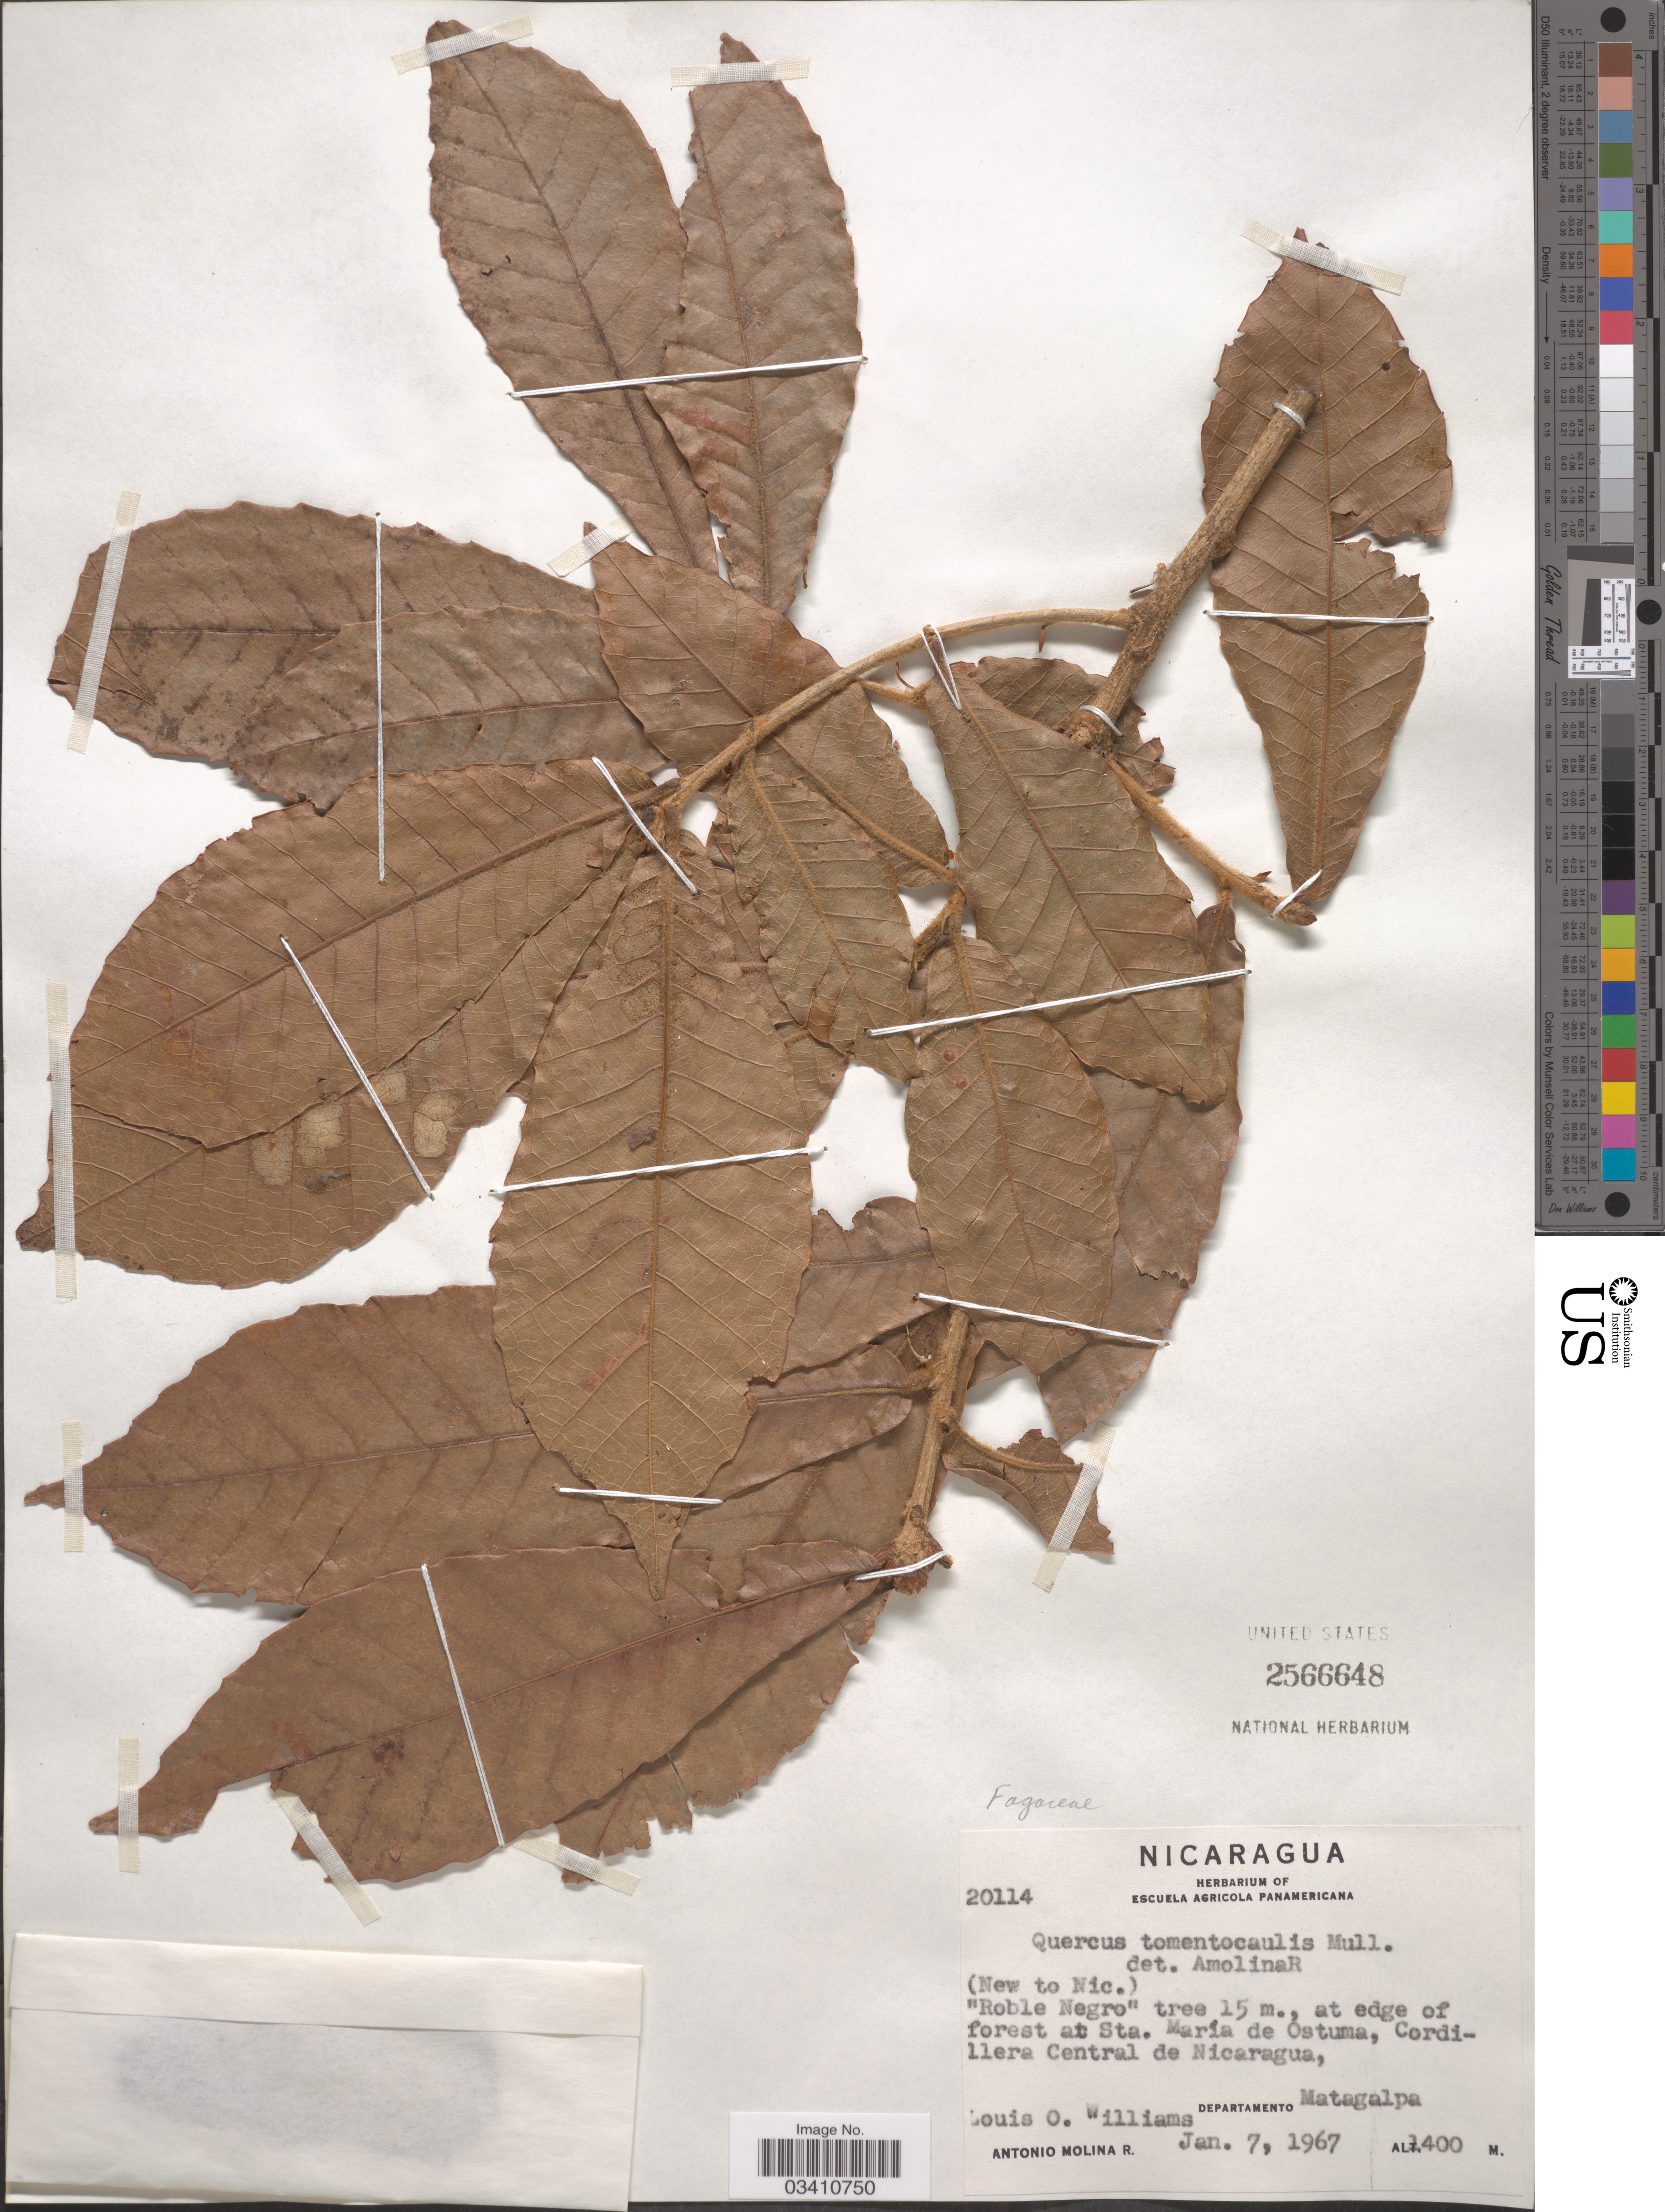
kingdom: Plantae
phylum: Tracheophyta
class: Magnoliopsida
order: Fagales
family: Fagaceae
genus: Quercus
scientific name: Quercus tomentocaulis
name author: C.H. Müll.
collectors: L. O. Williams & A. Molina R.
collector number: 20114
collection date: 1967-01-07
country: Nicaragua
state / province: Matagalpa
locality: At Sta. María de Ostuma, Cordillera Central de Nicaragua, Departamento Matagalpa.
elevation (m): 1400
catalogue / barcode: US 2566648